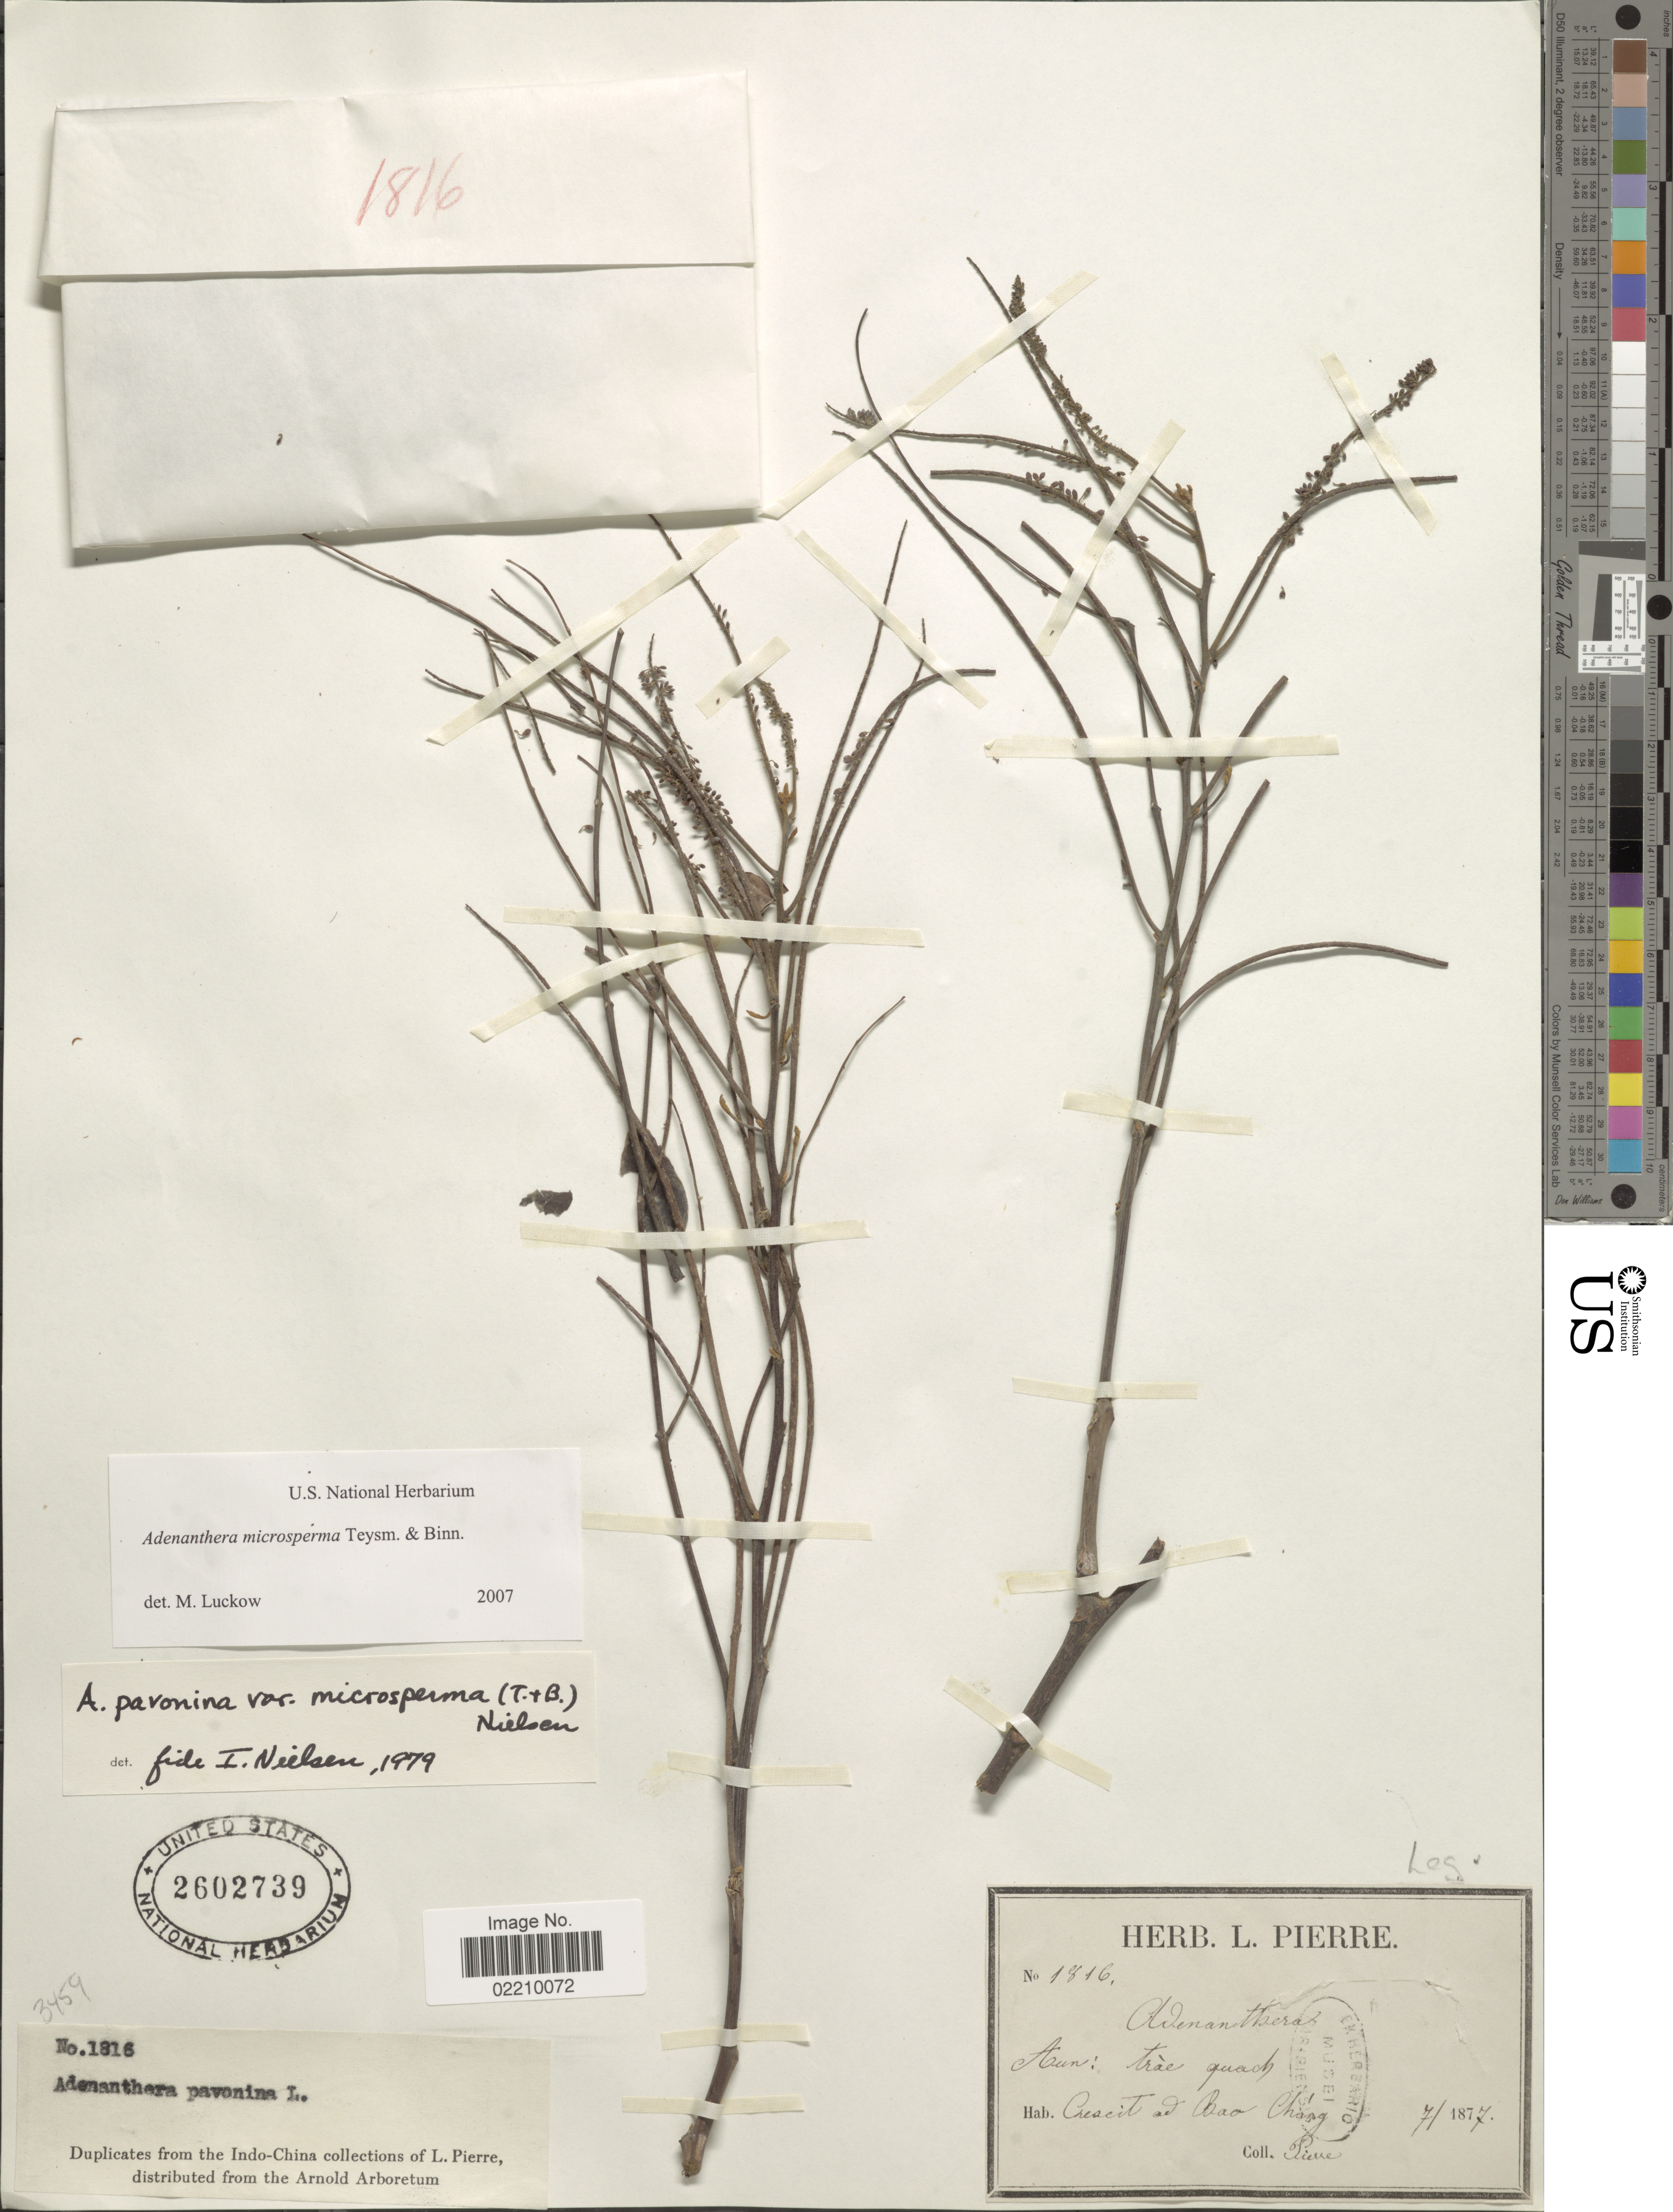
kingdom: Plantae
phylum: Tracheophyta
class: Magnoliopsida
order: Fabales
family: Fabaceae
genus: Adenanthera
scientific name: Adenanthera microsperma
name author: Teysm. & Binn.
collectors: L. Pierre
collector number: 1816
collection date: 1877-07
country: Vietnam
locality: Crescit ad Bao Chang, Indo-China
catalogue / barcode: US 2602739